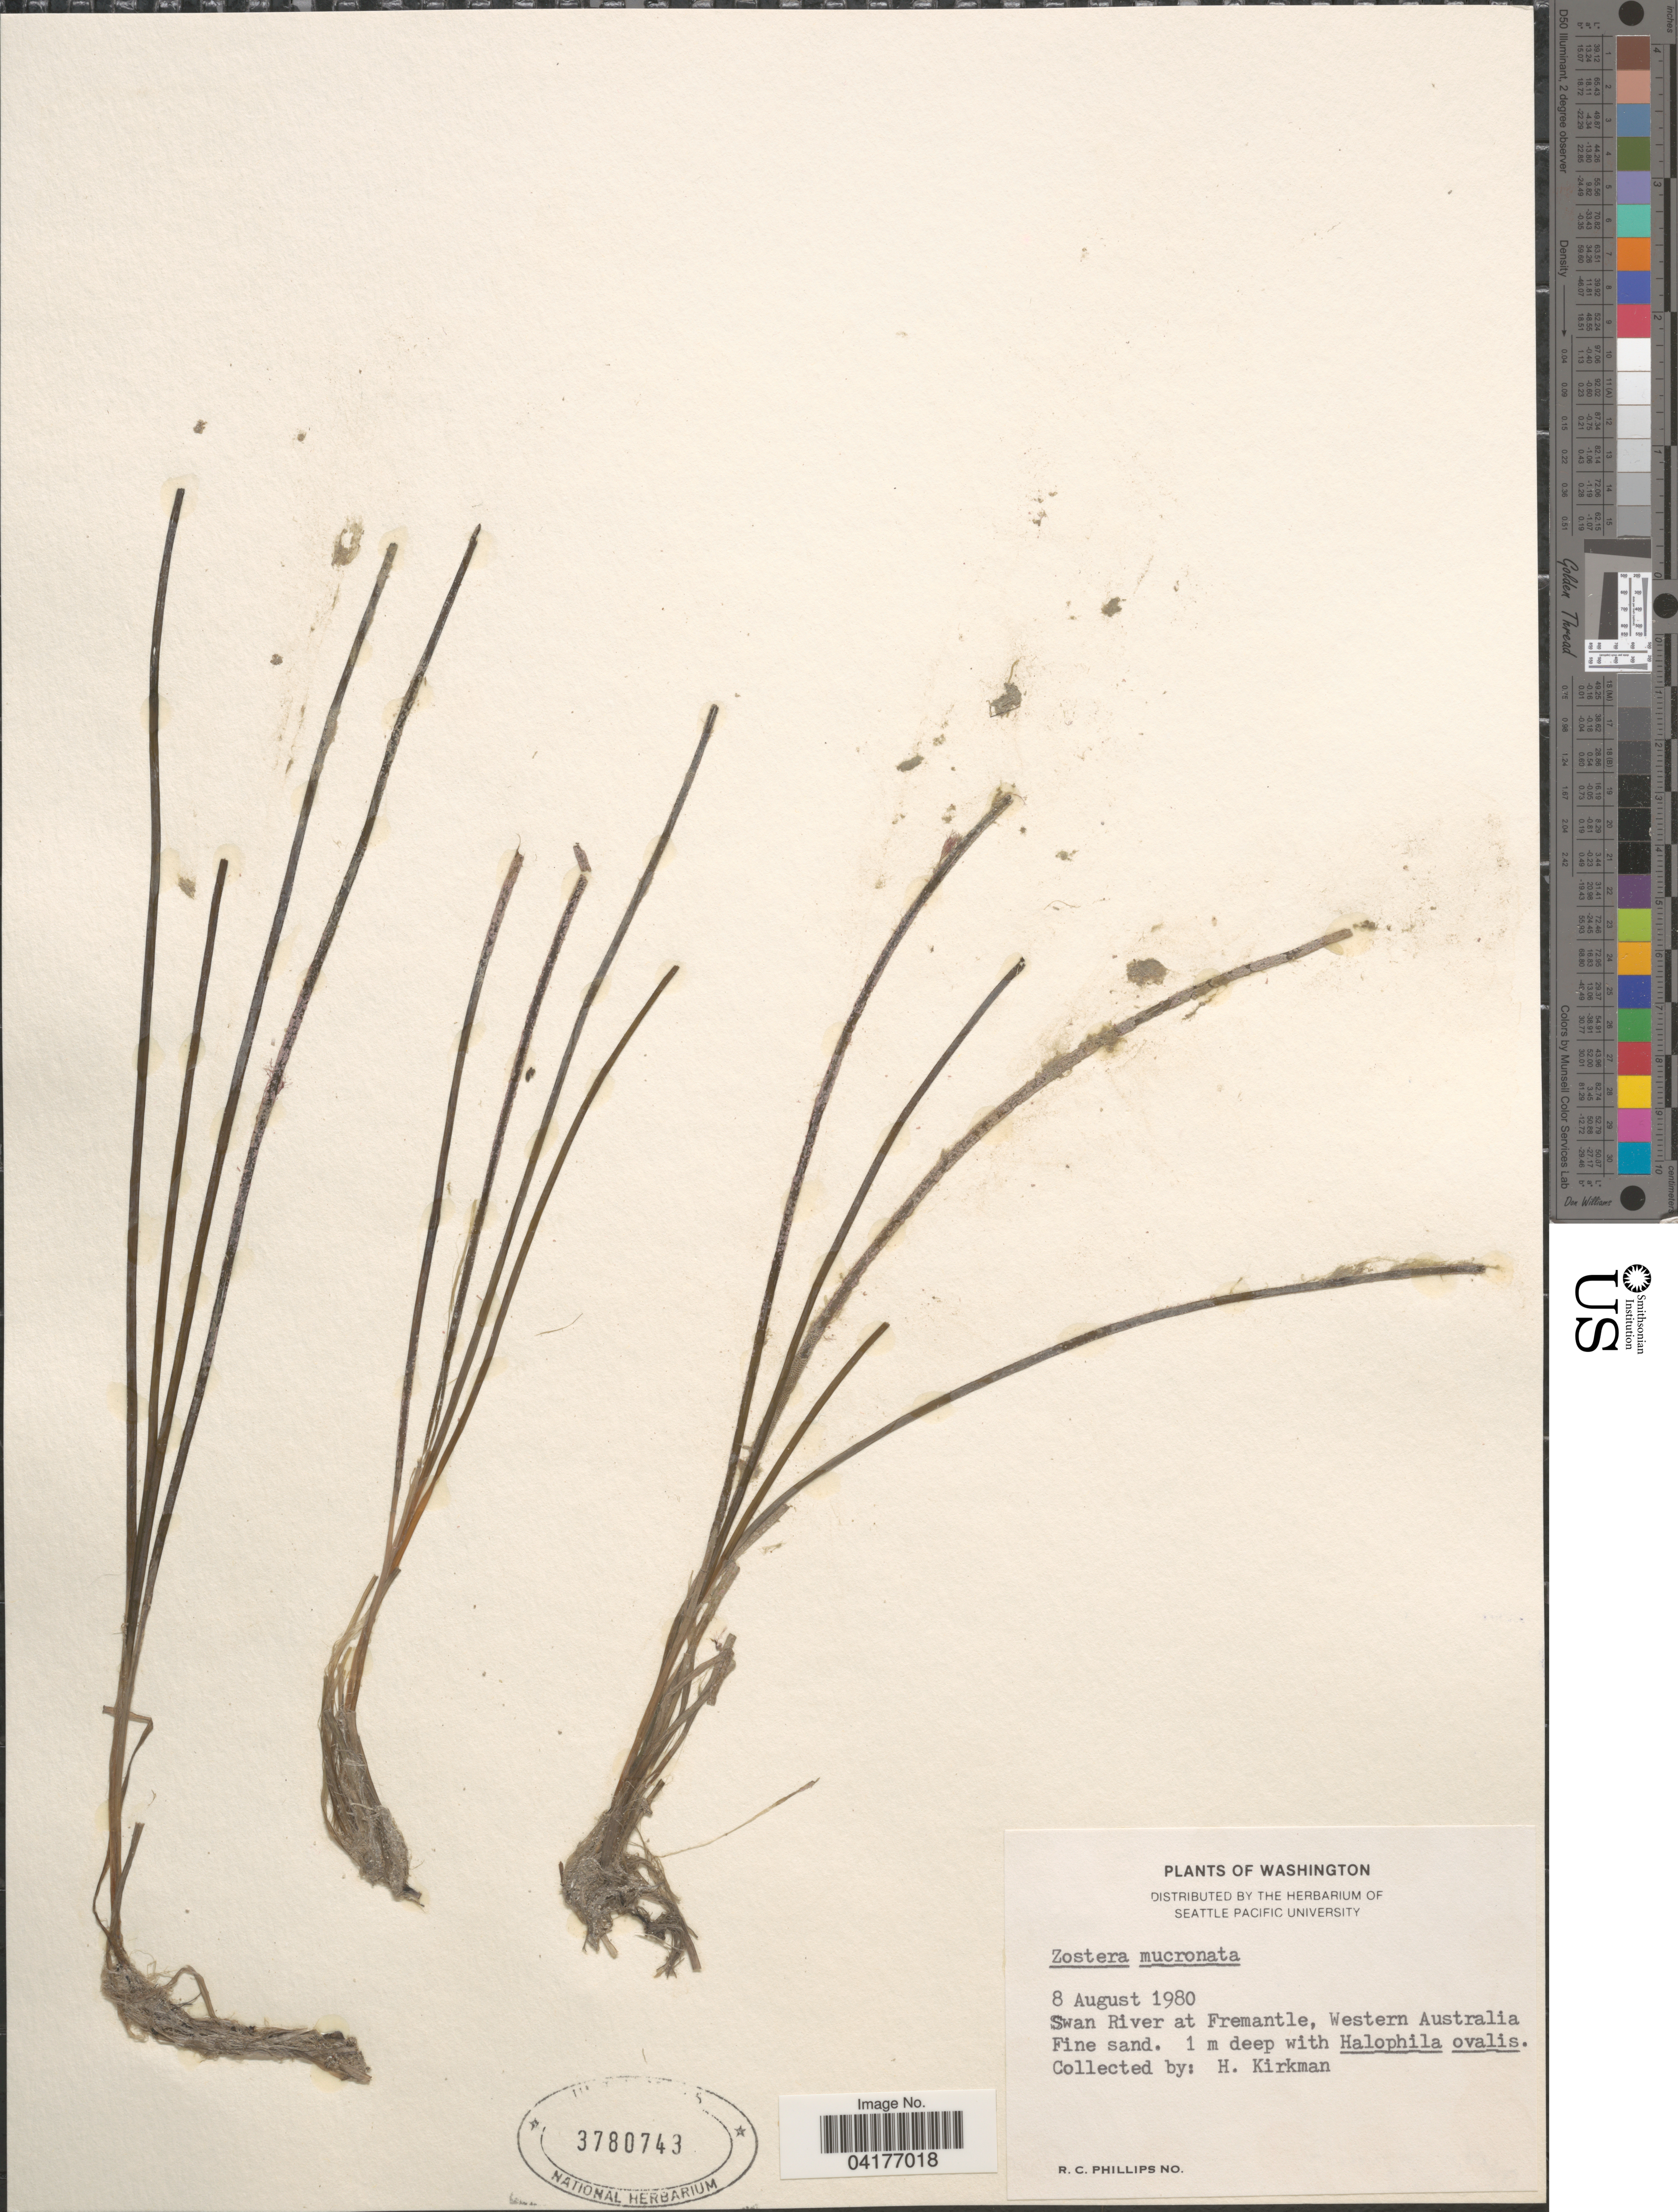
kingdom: Plantae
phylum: Tracheophyta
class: Liliopsida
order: Alismatales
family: Zosteraceae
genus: Zostera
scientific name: Zostera mucronata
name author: Hartog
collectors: H. Kirkman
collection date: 1980-08-08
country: Australia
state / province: Western Australia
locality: Swan River at Fremantle.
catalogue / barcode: US 3780743